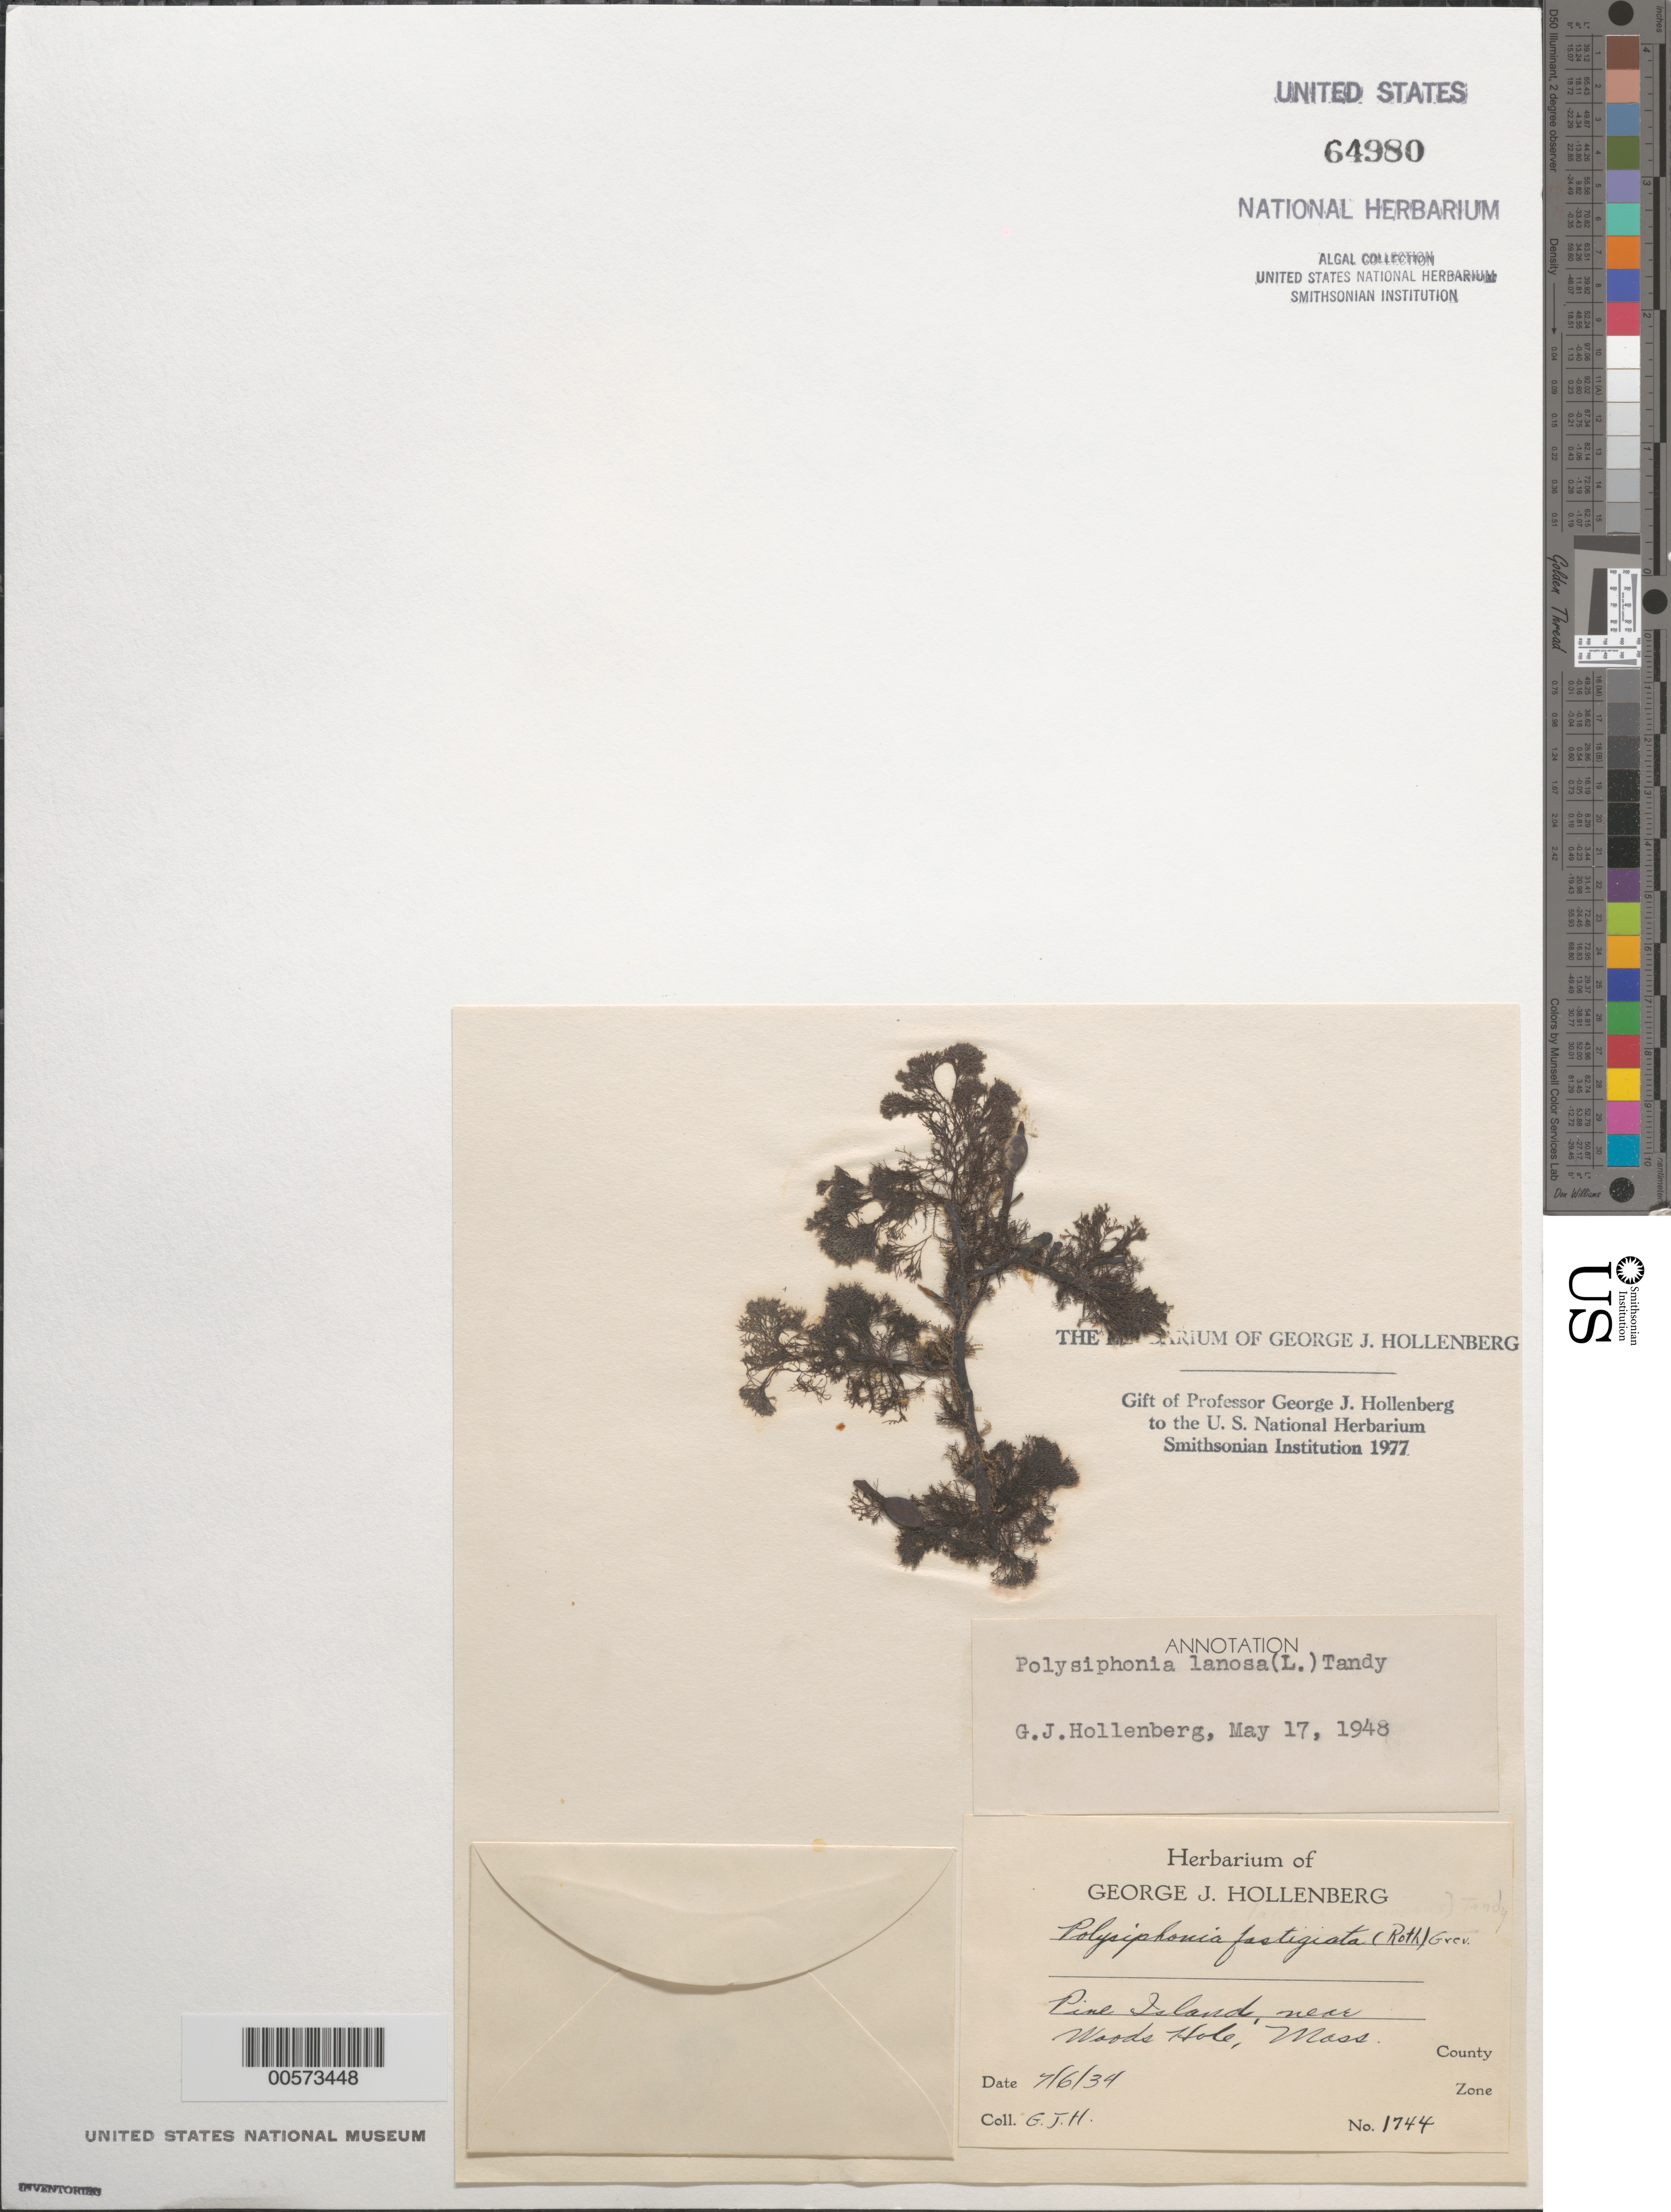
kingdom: Plantae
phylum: Rhodophyta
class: Florideophyceae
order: Ceramiales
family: Rhodomelaceae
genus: Vertebrata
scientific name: Vertebrata lanosa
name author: (L.) T.A. Chr.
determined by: Algae name updating Project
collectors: G. Hollenberg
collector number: GJH 1744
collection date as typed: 06 Jul 1934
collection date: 1934-07-06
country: United States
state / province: Massachusetts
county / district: Dukes County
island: Pine Island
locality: Near Woods Hole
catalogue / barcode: US 64980